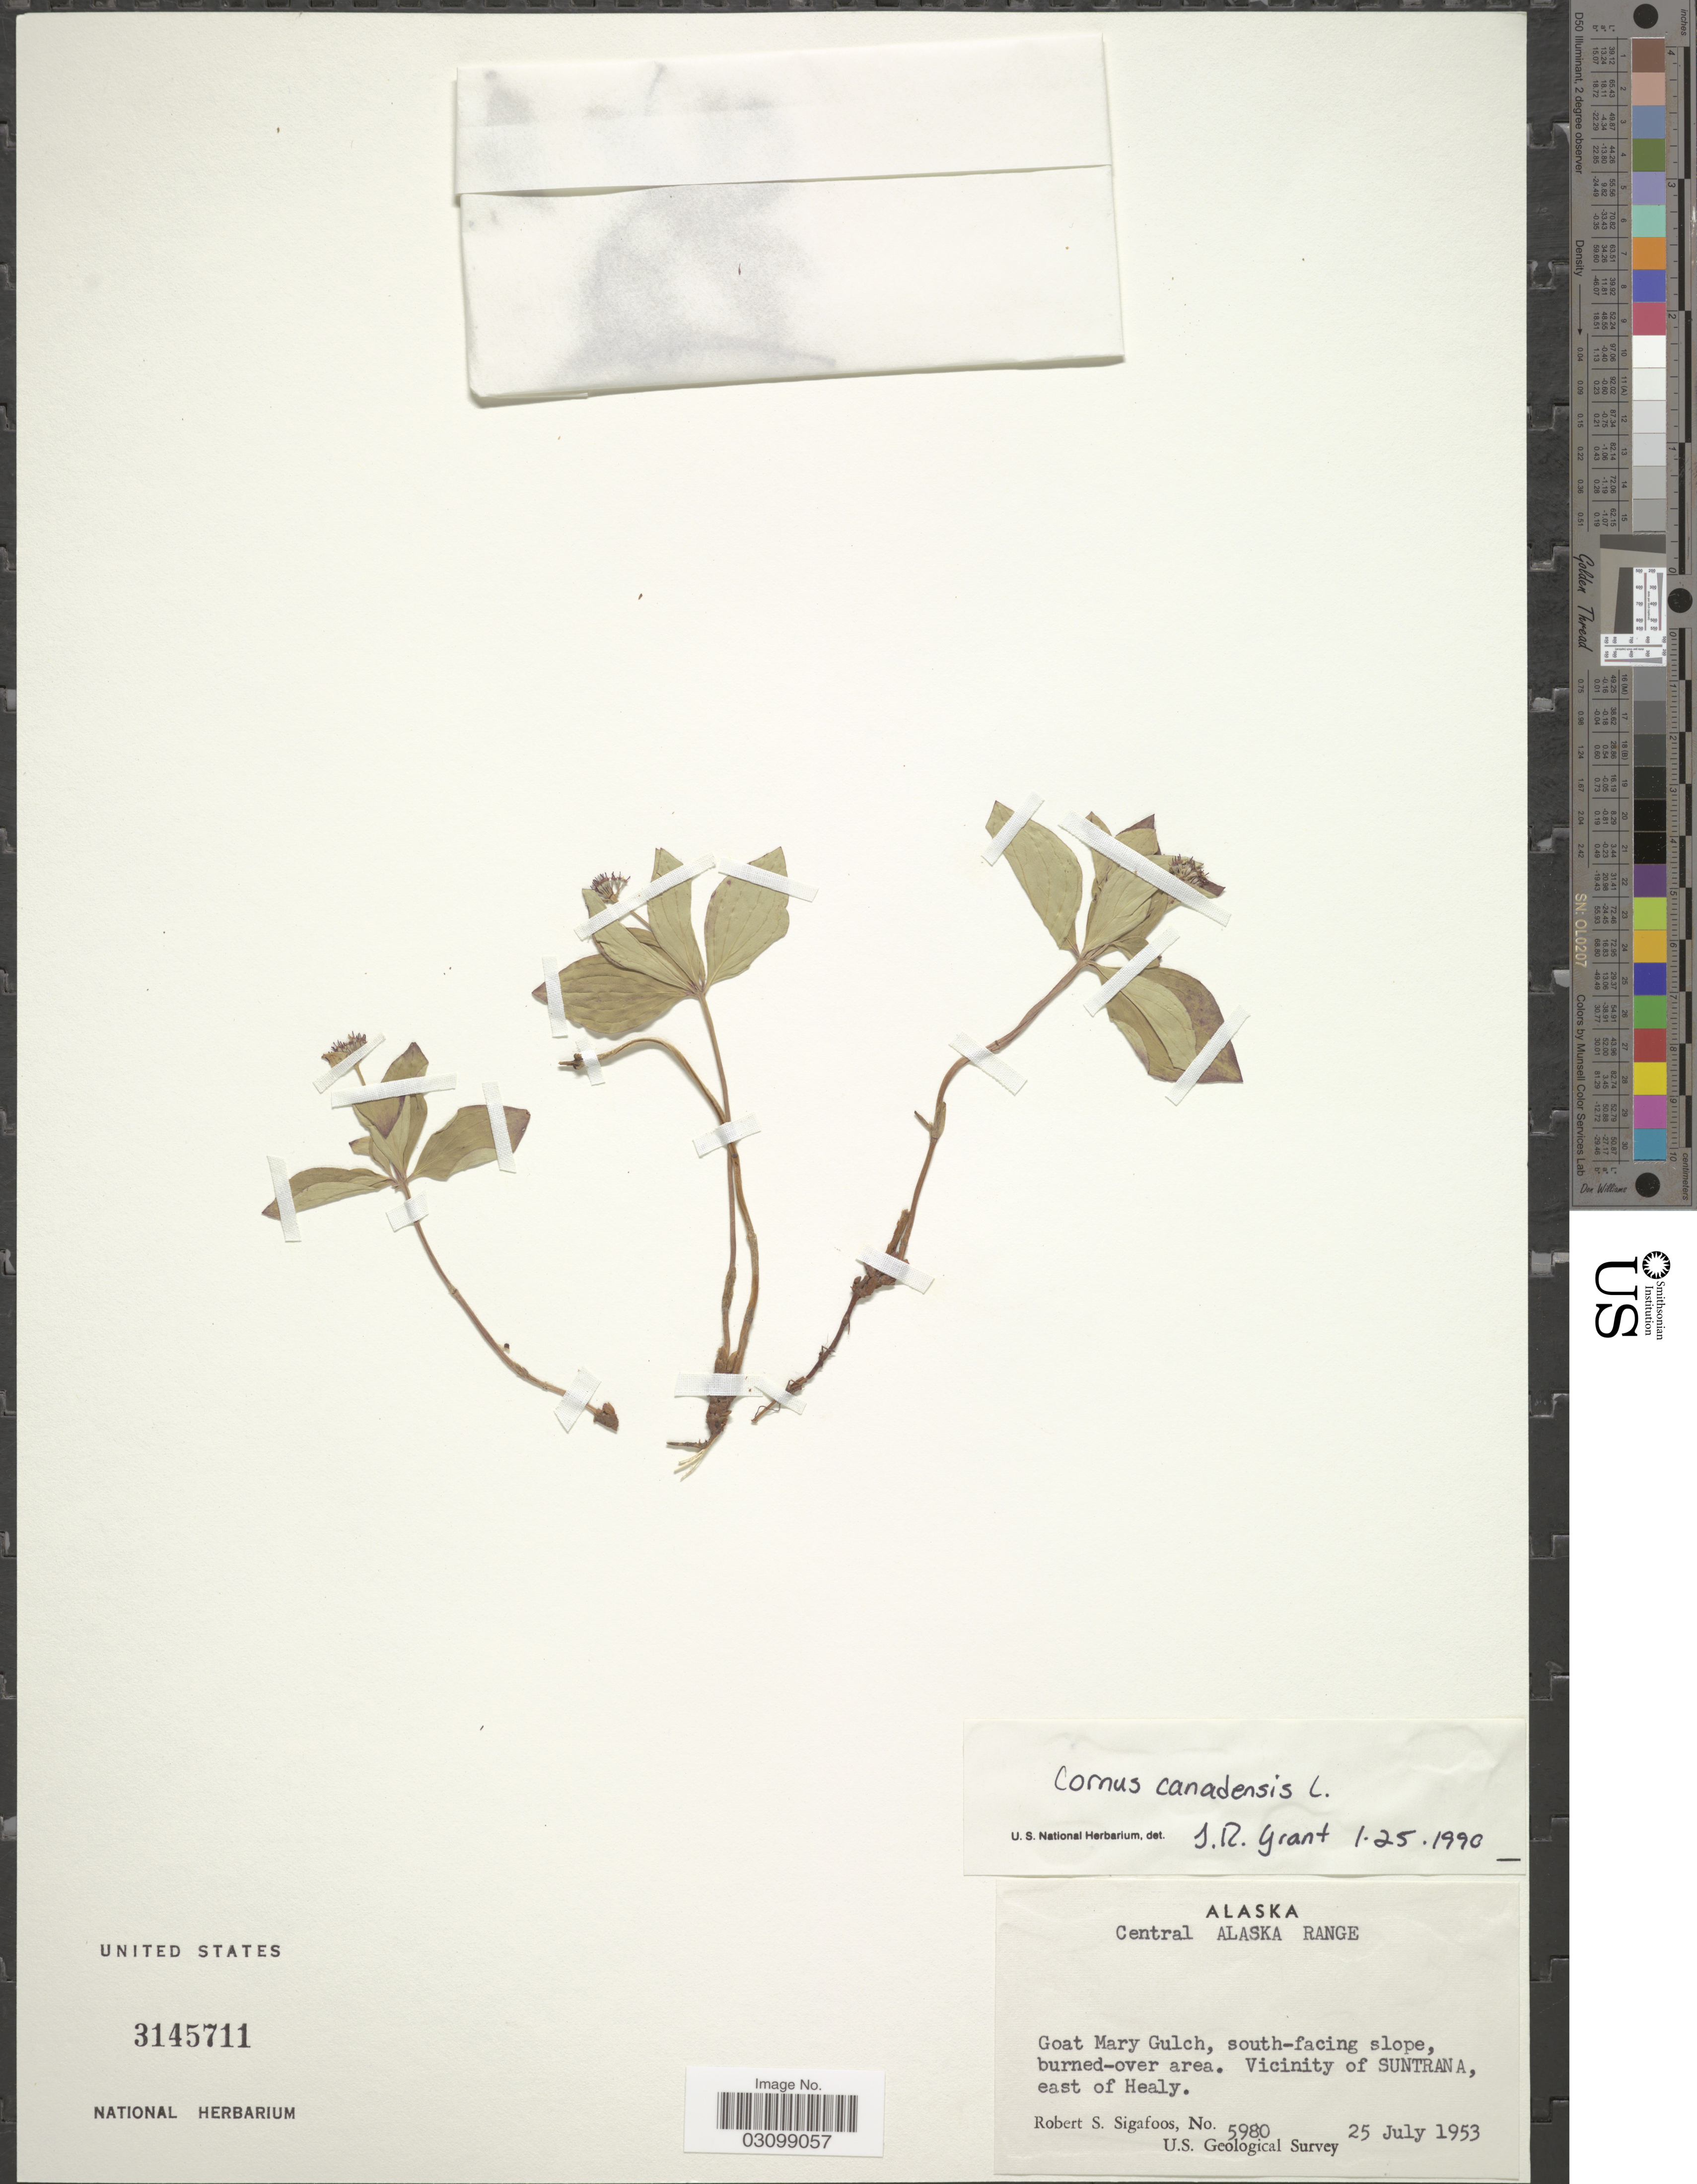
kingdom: Plantae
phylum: Tracheophyta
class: Magnoliopsida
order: Cornales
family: Cornaceae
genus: Cornus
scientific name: Cornus canadensis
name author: L.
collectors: R. Sigafoos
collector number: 5980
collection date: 1953-07-25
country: United States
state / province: Alaska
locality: Central Alaska Range, Goat Mary Gulch, south-facing slope, burned-over area. Vicinity of Suntrana, east of Healy.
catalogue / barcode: US 3145711